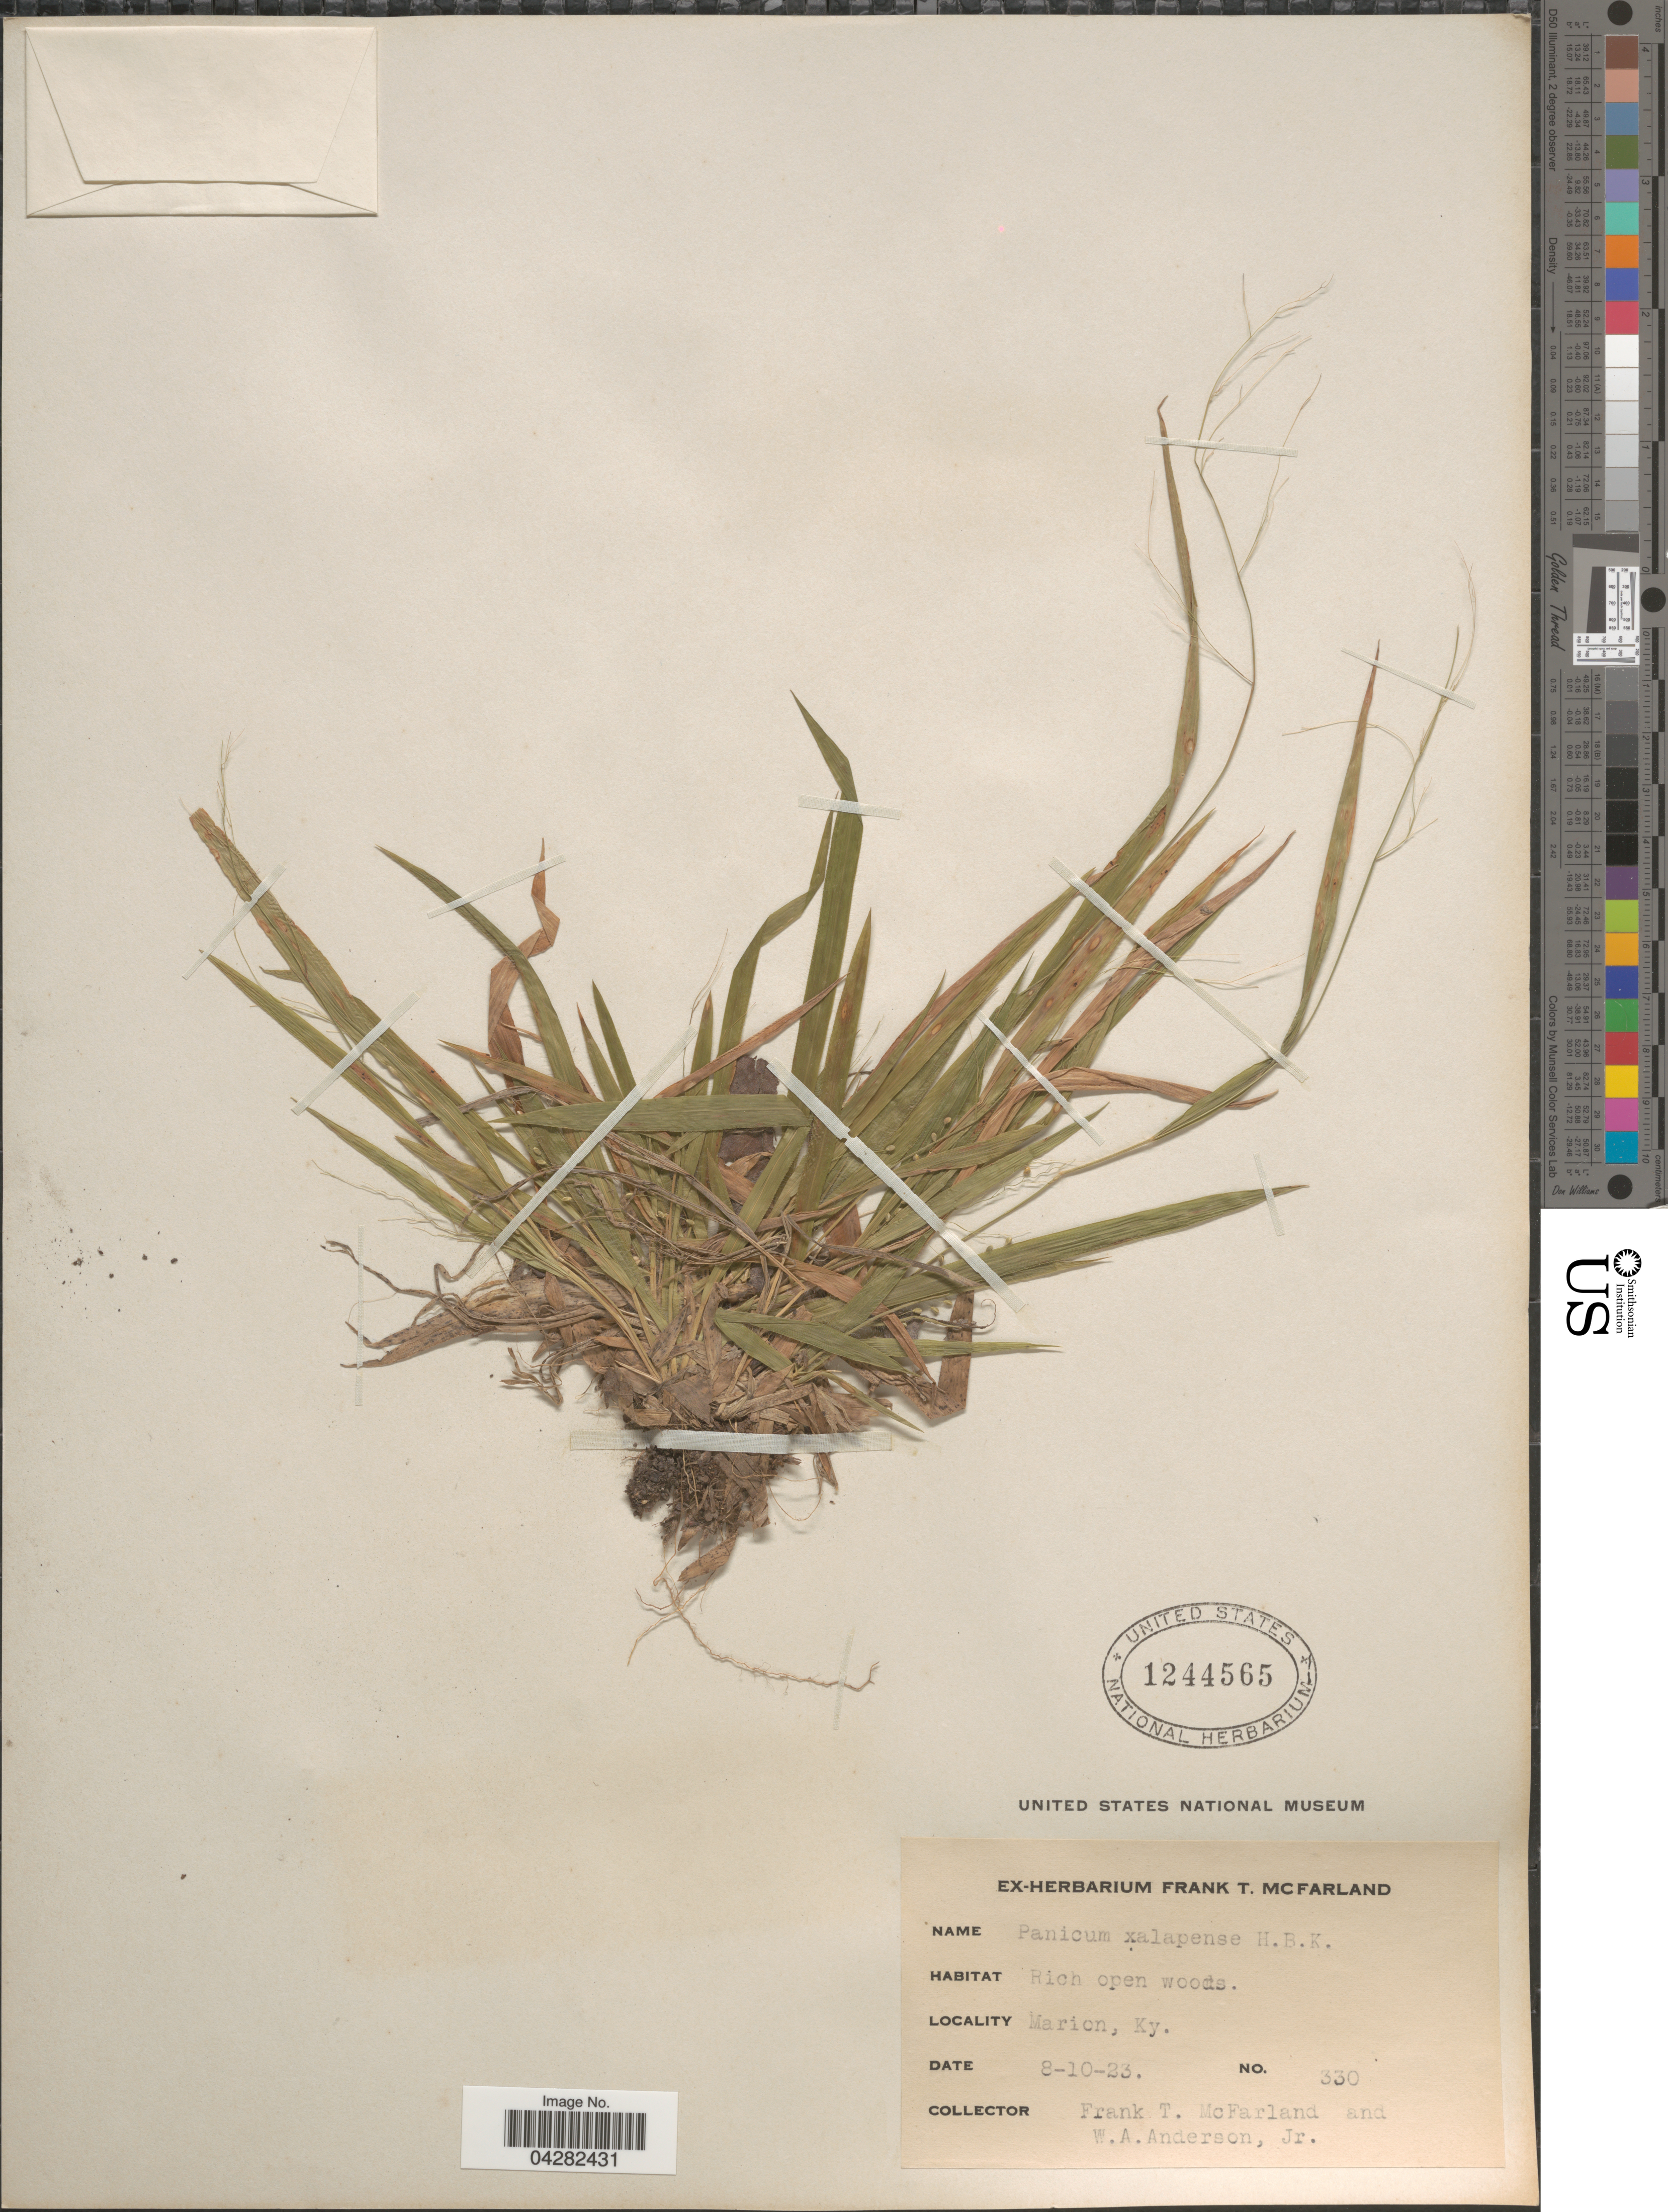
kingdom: Plantae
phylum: Tracheophyta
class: Liliopsida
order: Poales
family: Poaceae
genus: Dichanthelium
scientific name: Dichanthelium laxiflorum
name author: (Lam.) Gould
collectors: F. McFarland & W. A. Anderson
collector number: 330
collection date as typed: Transcribed d/m/y: 10/8/23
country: United States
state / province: Kentucky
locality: Marion.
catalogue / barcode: US 1244565